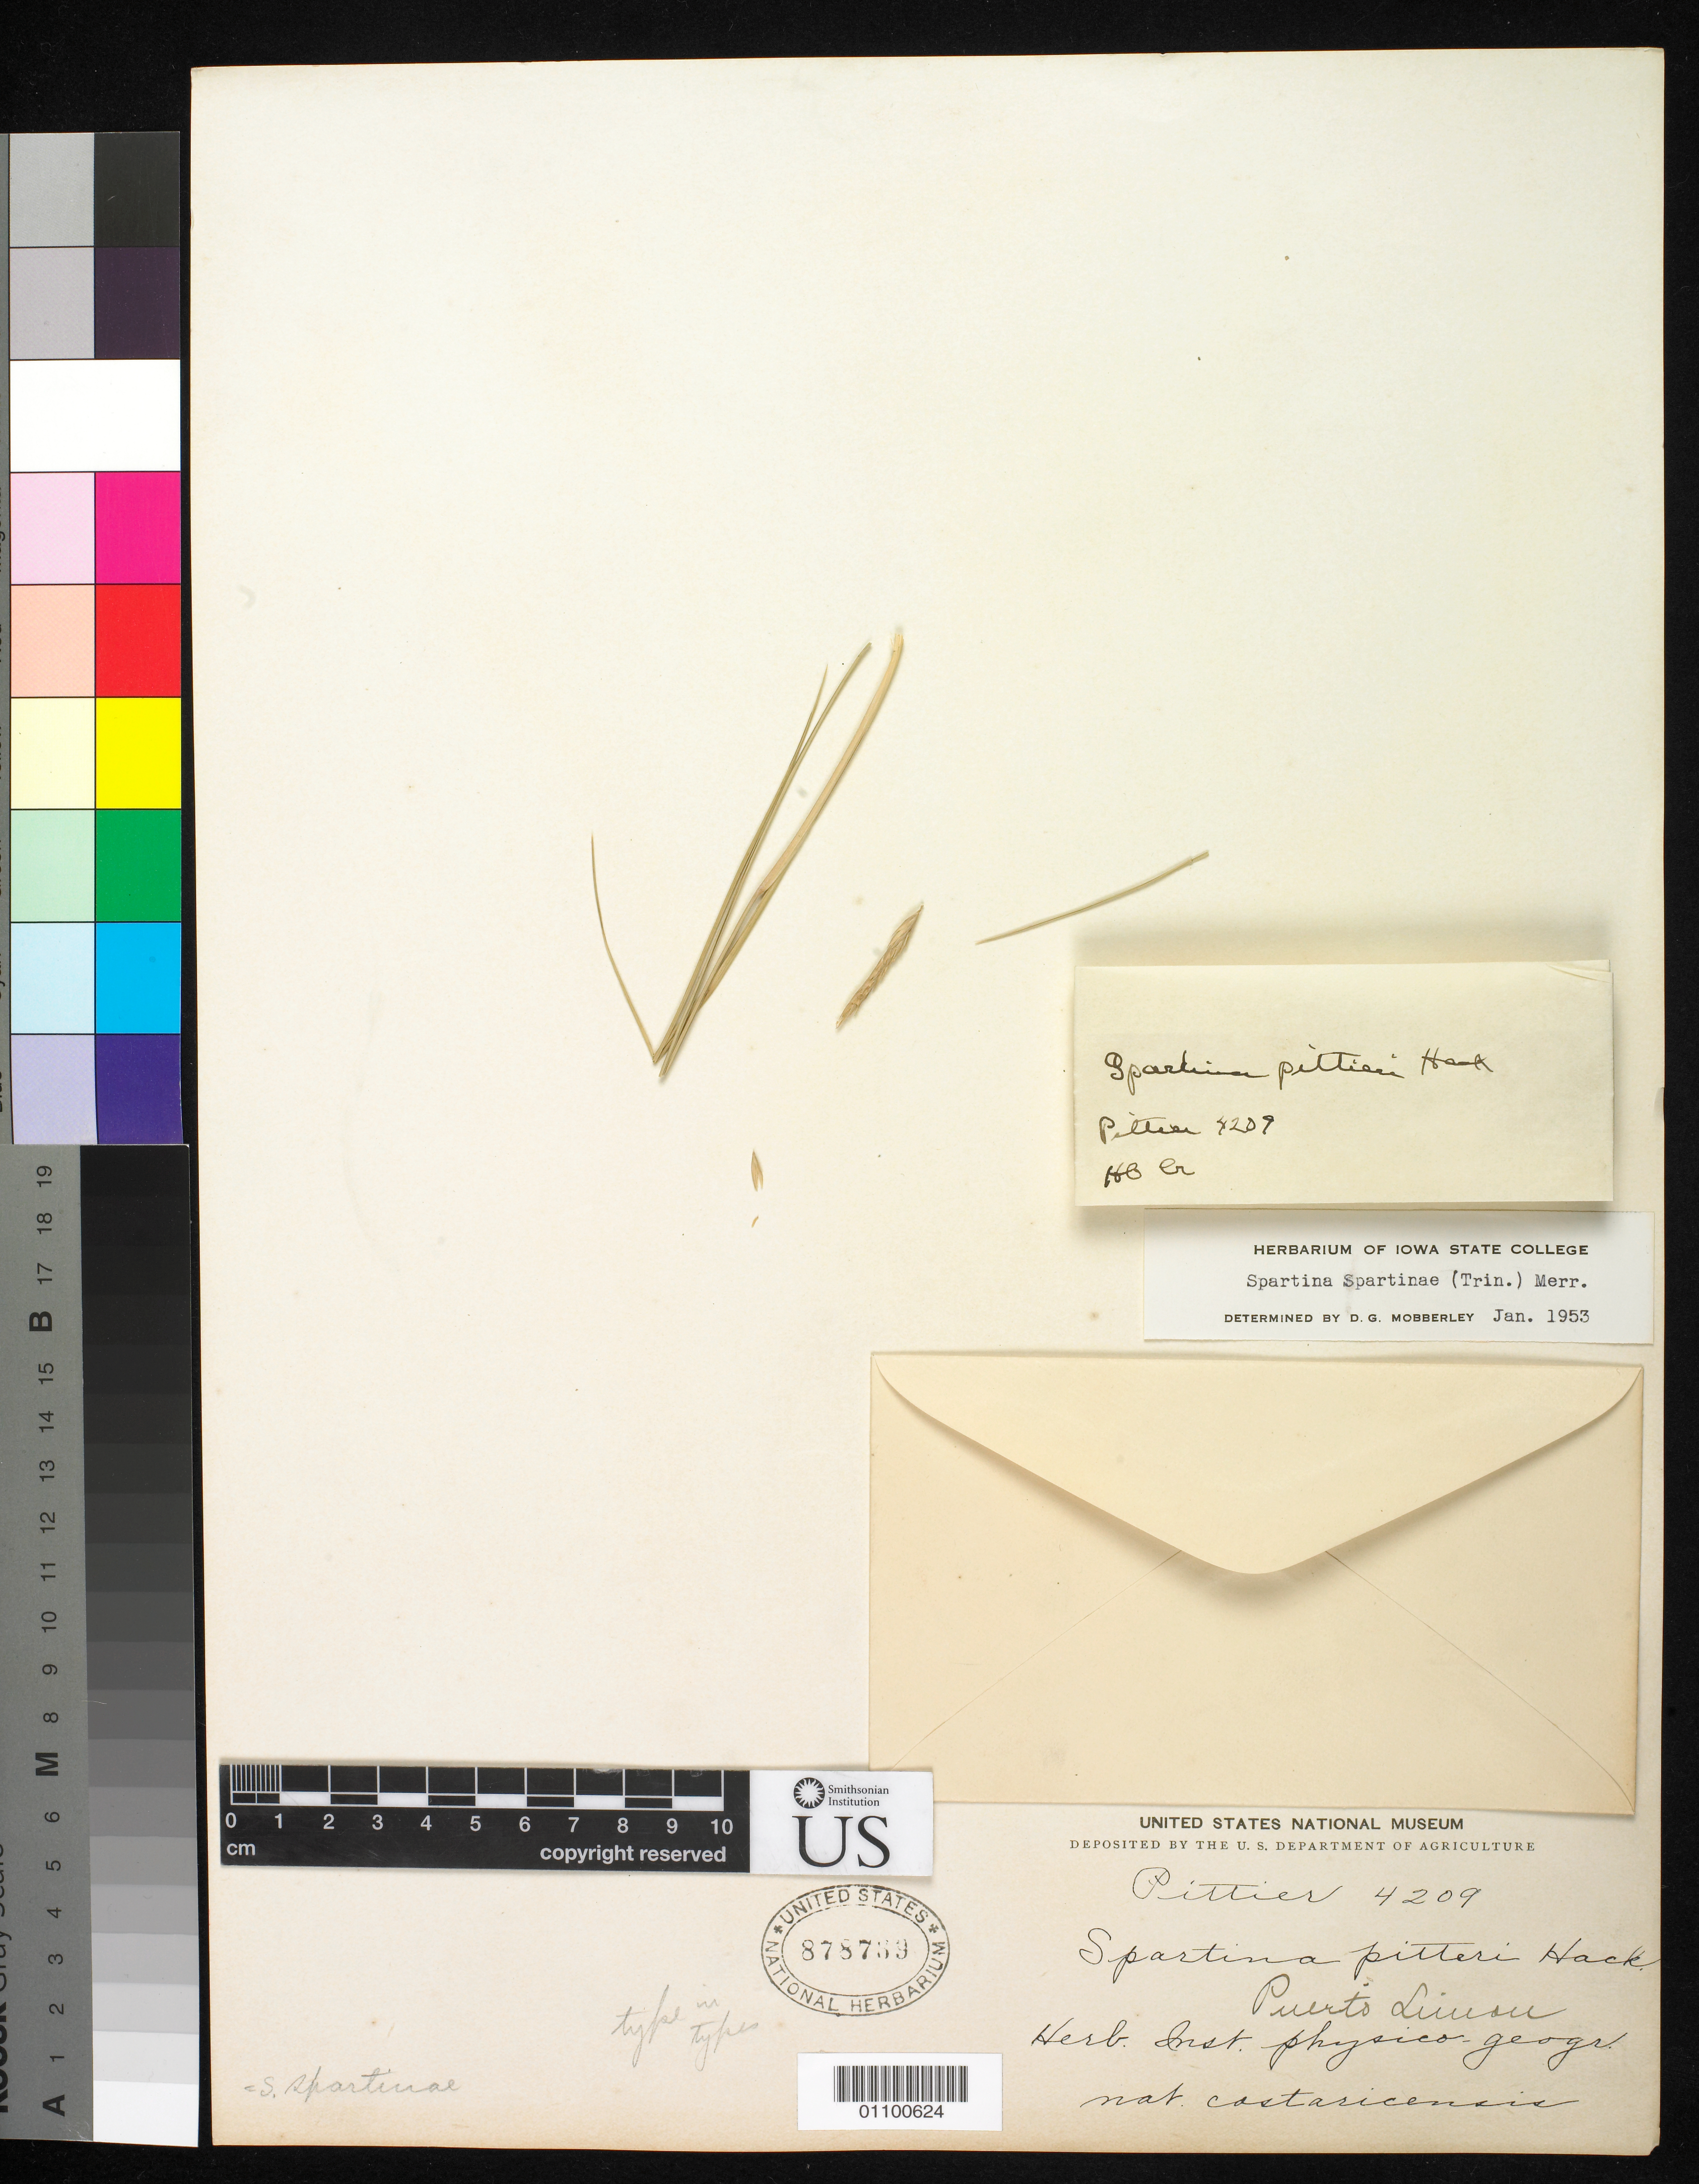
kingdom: Plantae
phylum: Tracheophyta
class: Liliopsida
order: Poales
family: Poaceae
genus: Spartina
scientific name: Spartina pittieri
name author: Hack.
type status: Syntype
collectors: H. F. Pittier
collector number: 4209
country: Costa Rica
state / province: Limón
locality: Atlantic.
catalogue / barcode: US 878769